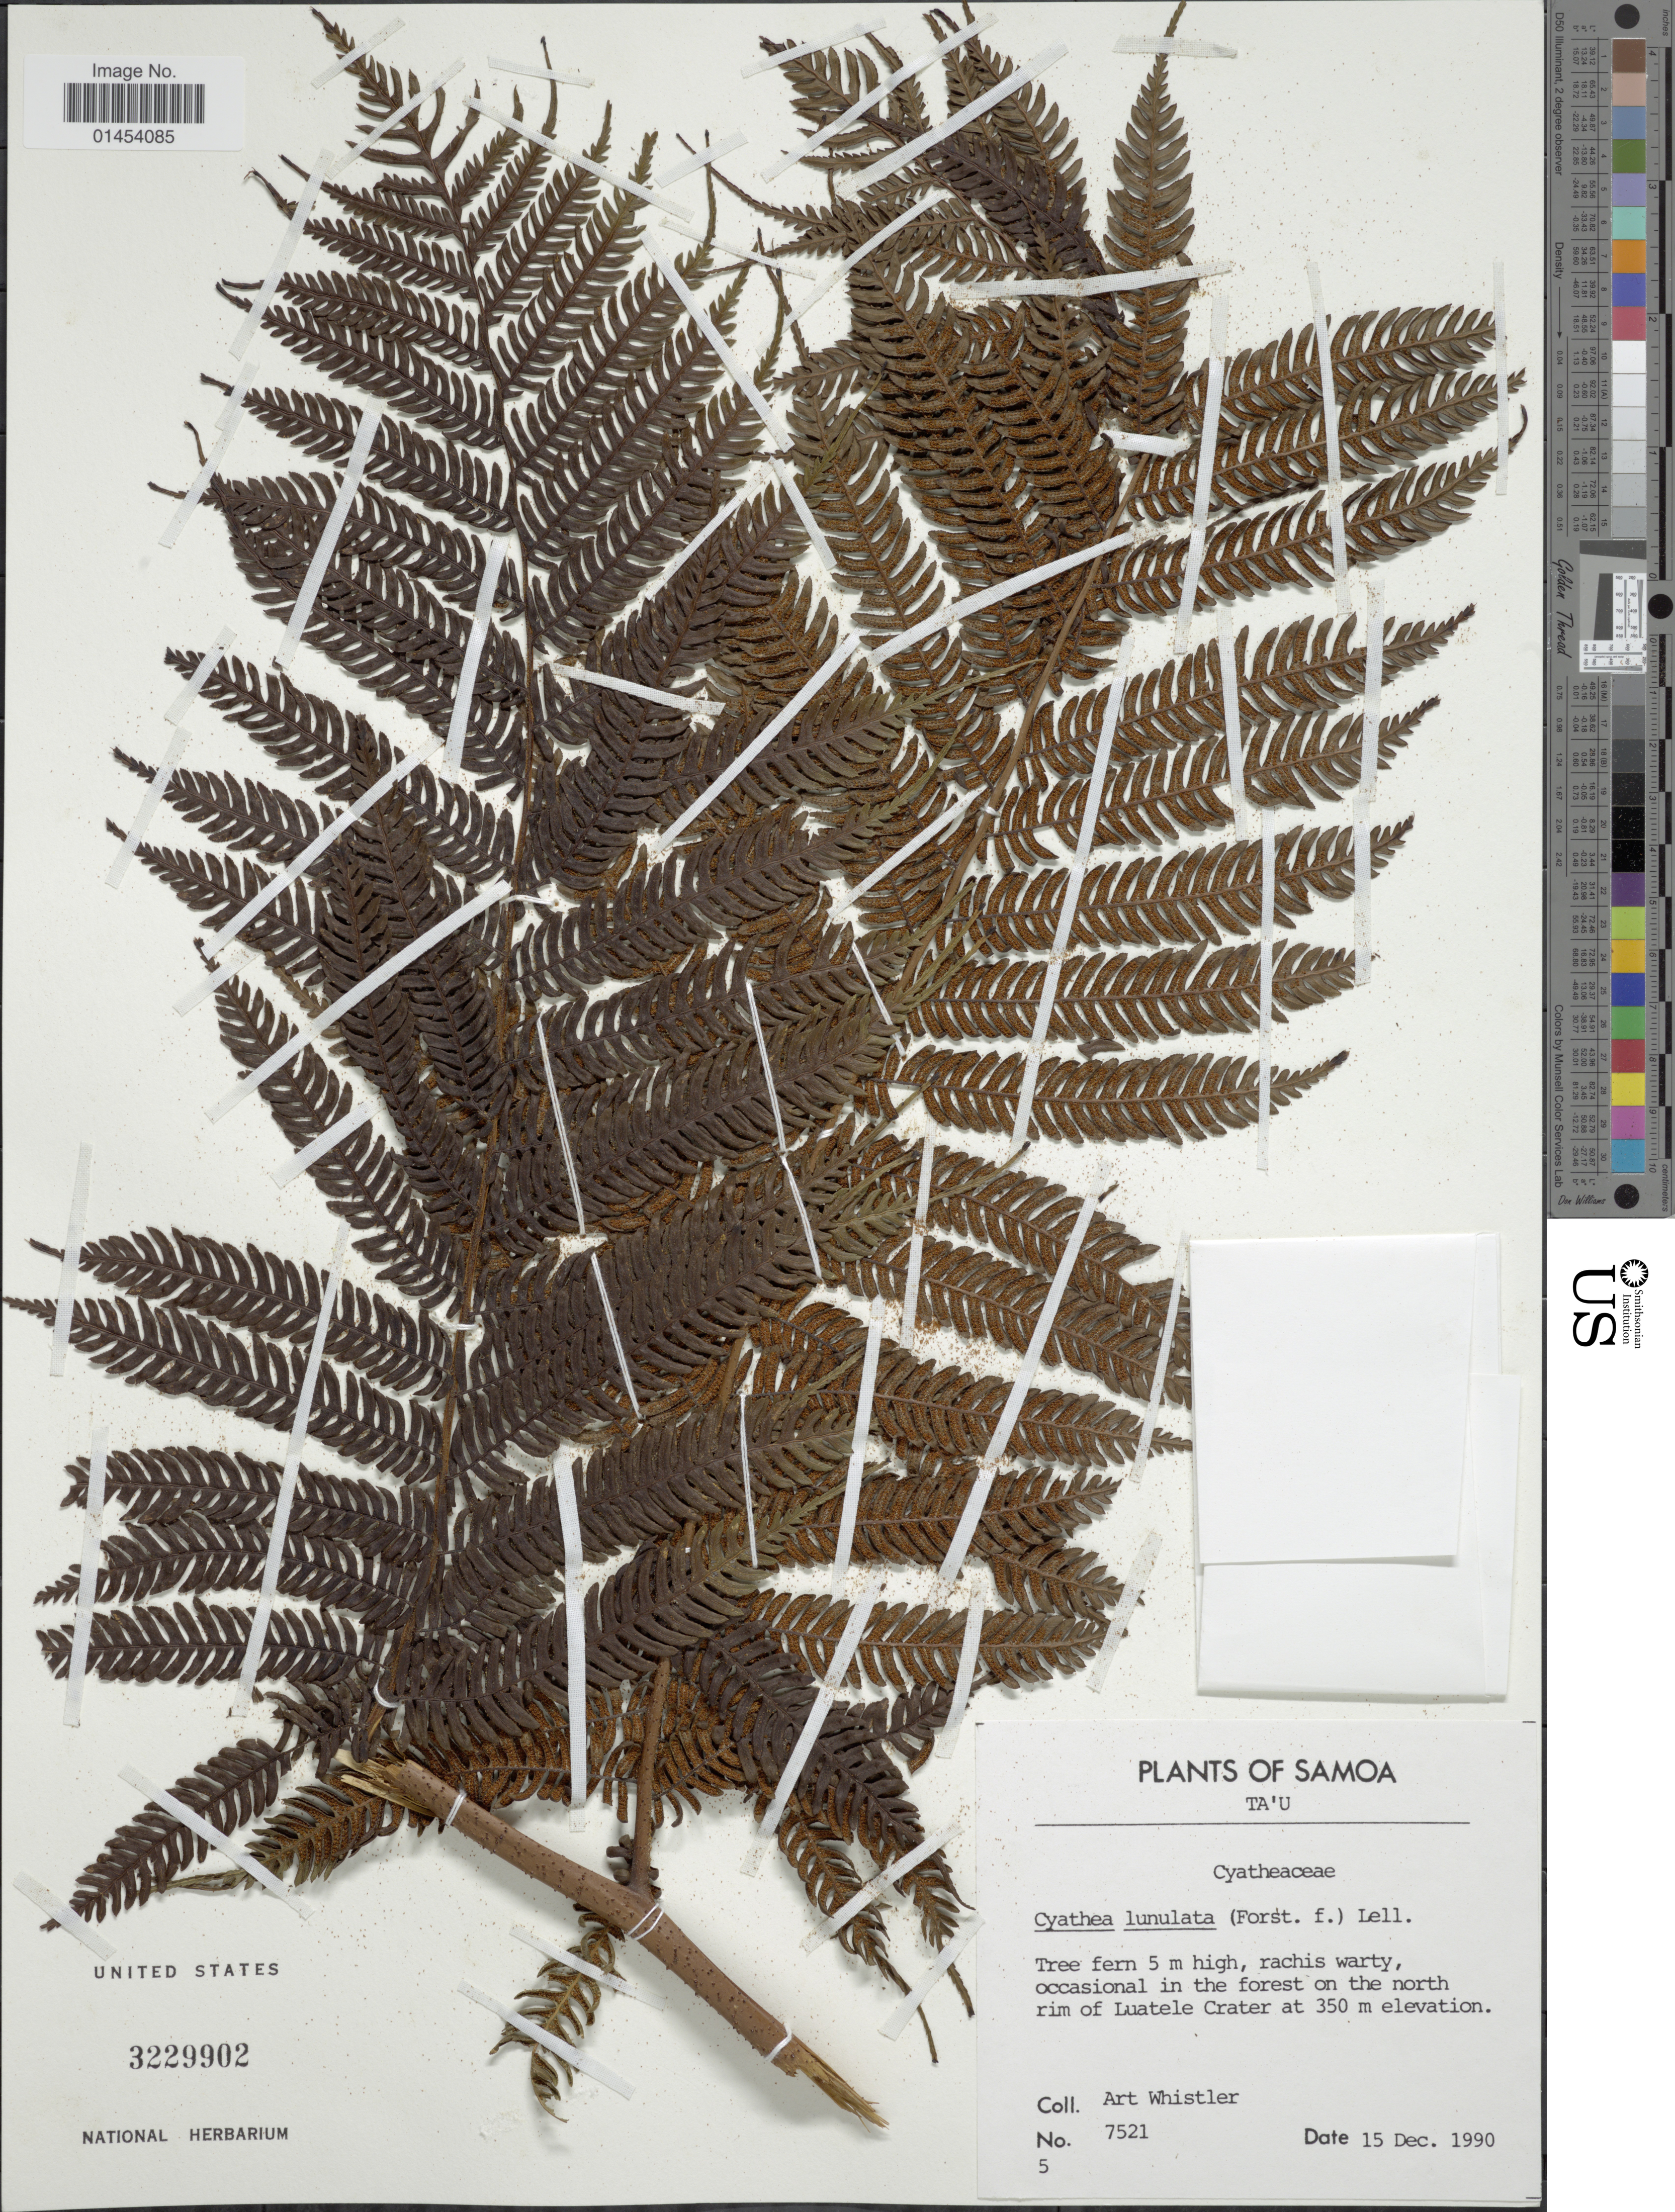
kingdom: Plantae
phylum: Tracheophyta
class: Polypodiopsida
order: Cyatheales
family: Cyatheaceae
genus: Cyathea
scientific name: Cyathea lunulata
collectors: A. Whistler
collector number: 7521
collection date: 1990-12-15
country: Samoa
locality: Ta'u. Occasional in the forest on the north rim of Luatele Crater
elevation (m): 350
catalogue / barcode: US 3229902